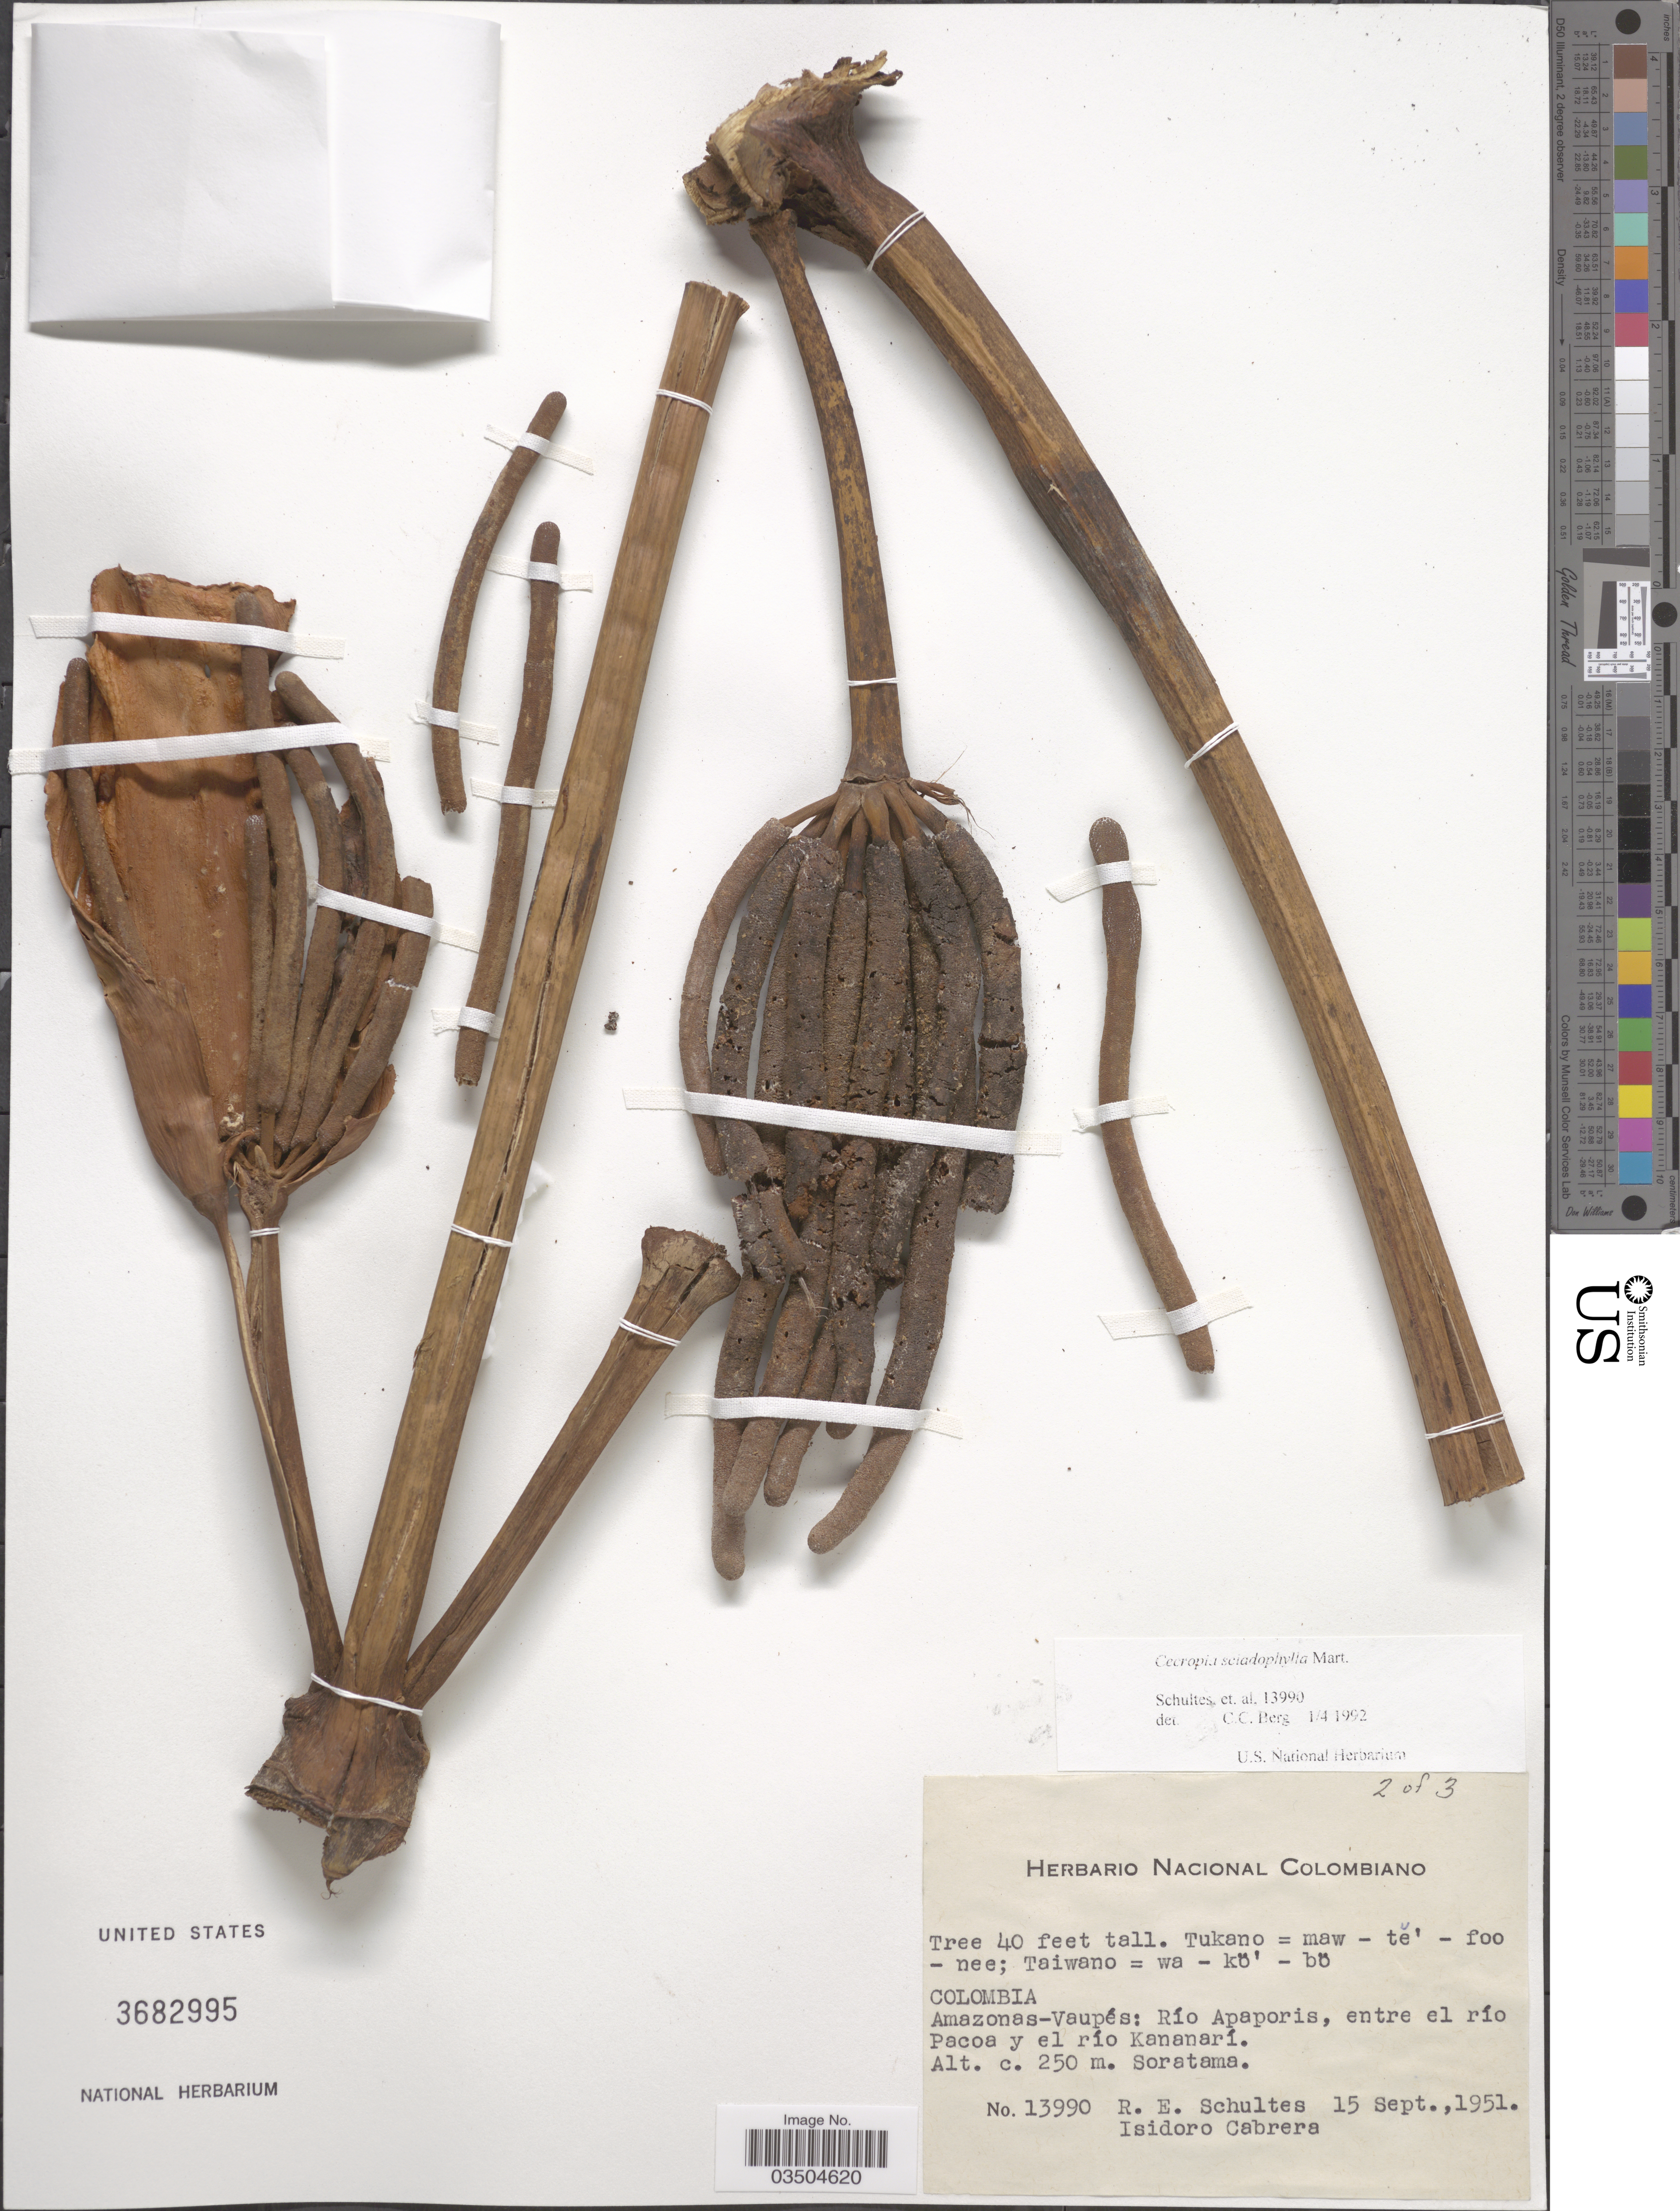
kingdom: Plantae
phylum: Tracheophyta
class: Magnoliopsida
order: Rosales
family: Urticaceae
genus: Cecropia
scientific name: Cecropia sciadophylla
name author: Mart.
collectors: R. E. Schultes & I. Cabrera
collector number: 13990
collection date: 1951-09-15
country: Colombia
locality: Amazonas- Vaupés: Río Apaporis, entre el río Pacoa y el río Kananarí. Soratama.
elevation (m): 250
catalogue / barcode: US 3682995